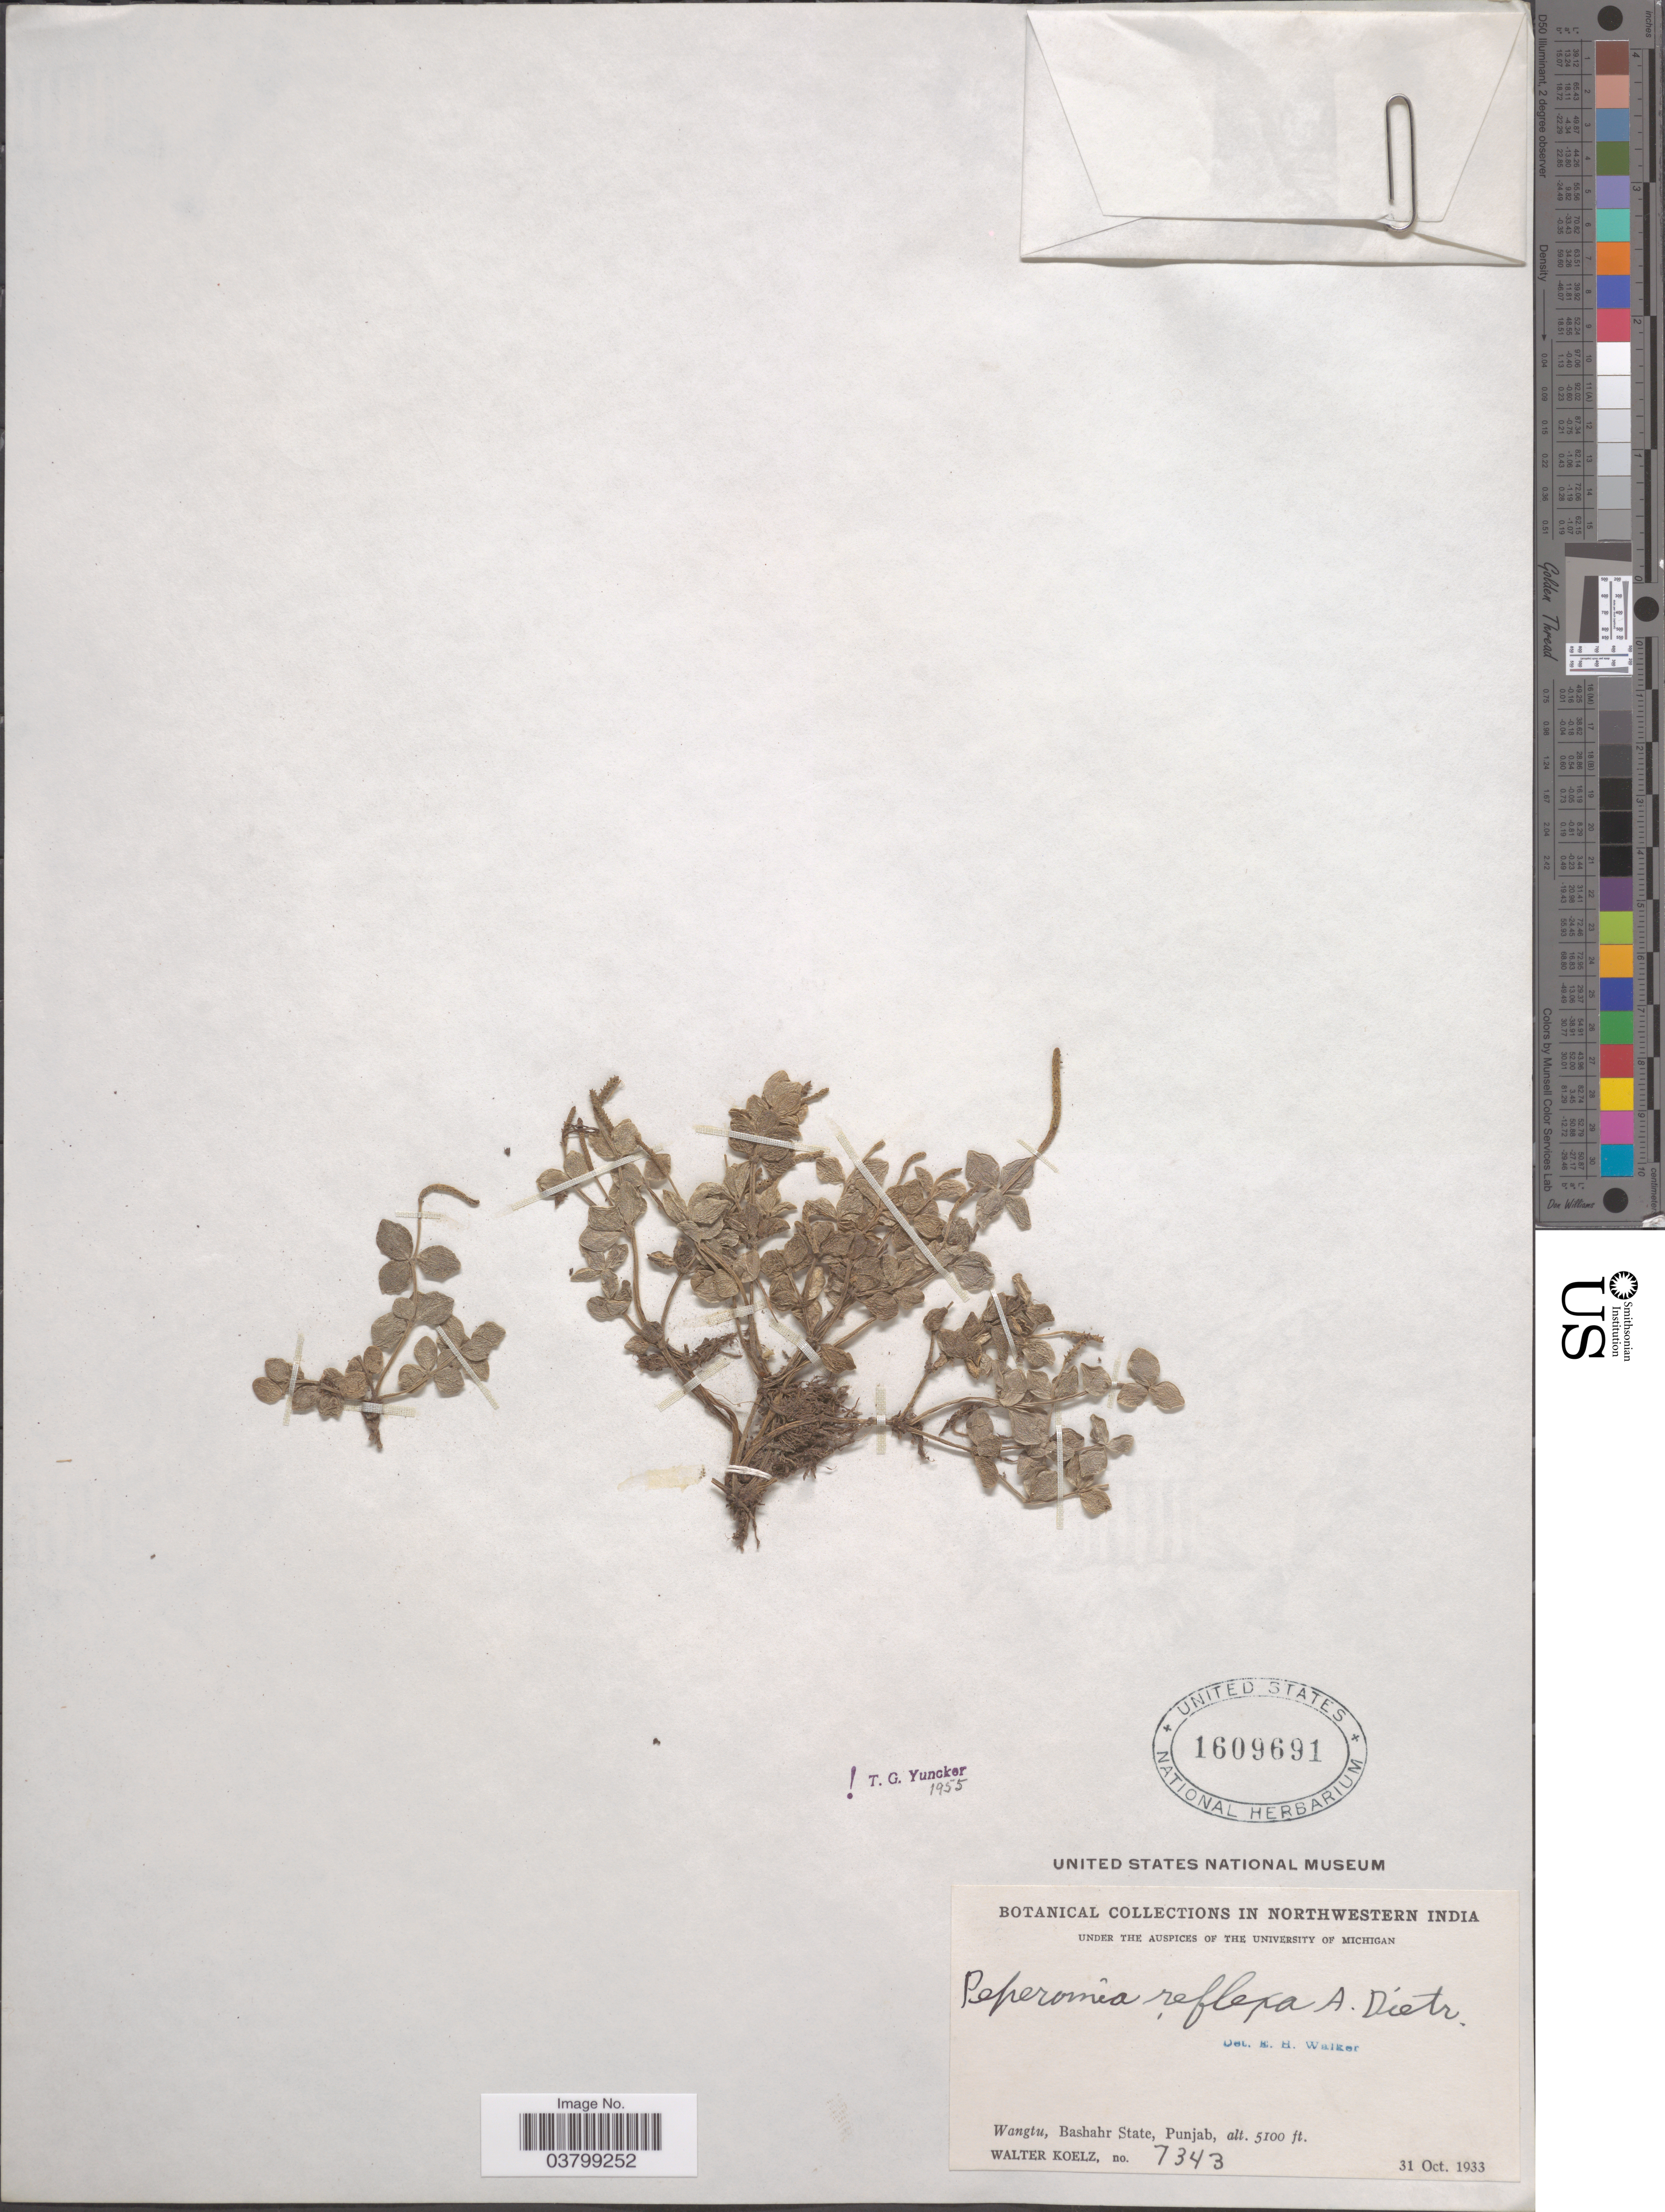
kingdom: Plantae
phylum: Tracheophyta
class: Magnoliopsida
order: Piperales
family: Piperaceae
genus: Peperomia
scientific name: Peperomia reflexa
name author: (L. f.) A. Dietr.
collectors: W. N. Koelz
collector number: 7343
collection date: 1933-10-31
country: India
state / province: Punjab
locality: Northwestern India. Wangtu, Bashahr State.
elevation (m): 16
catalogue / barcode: US 1609691